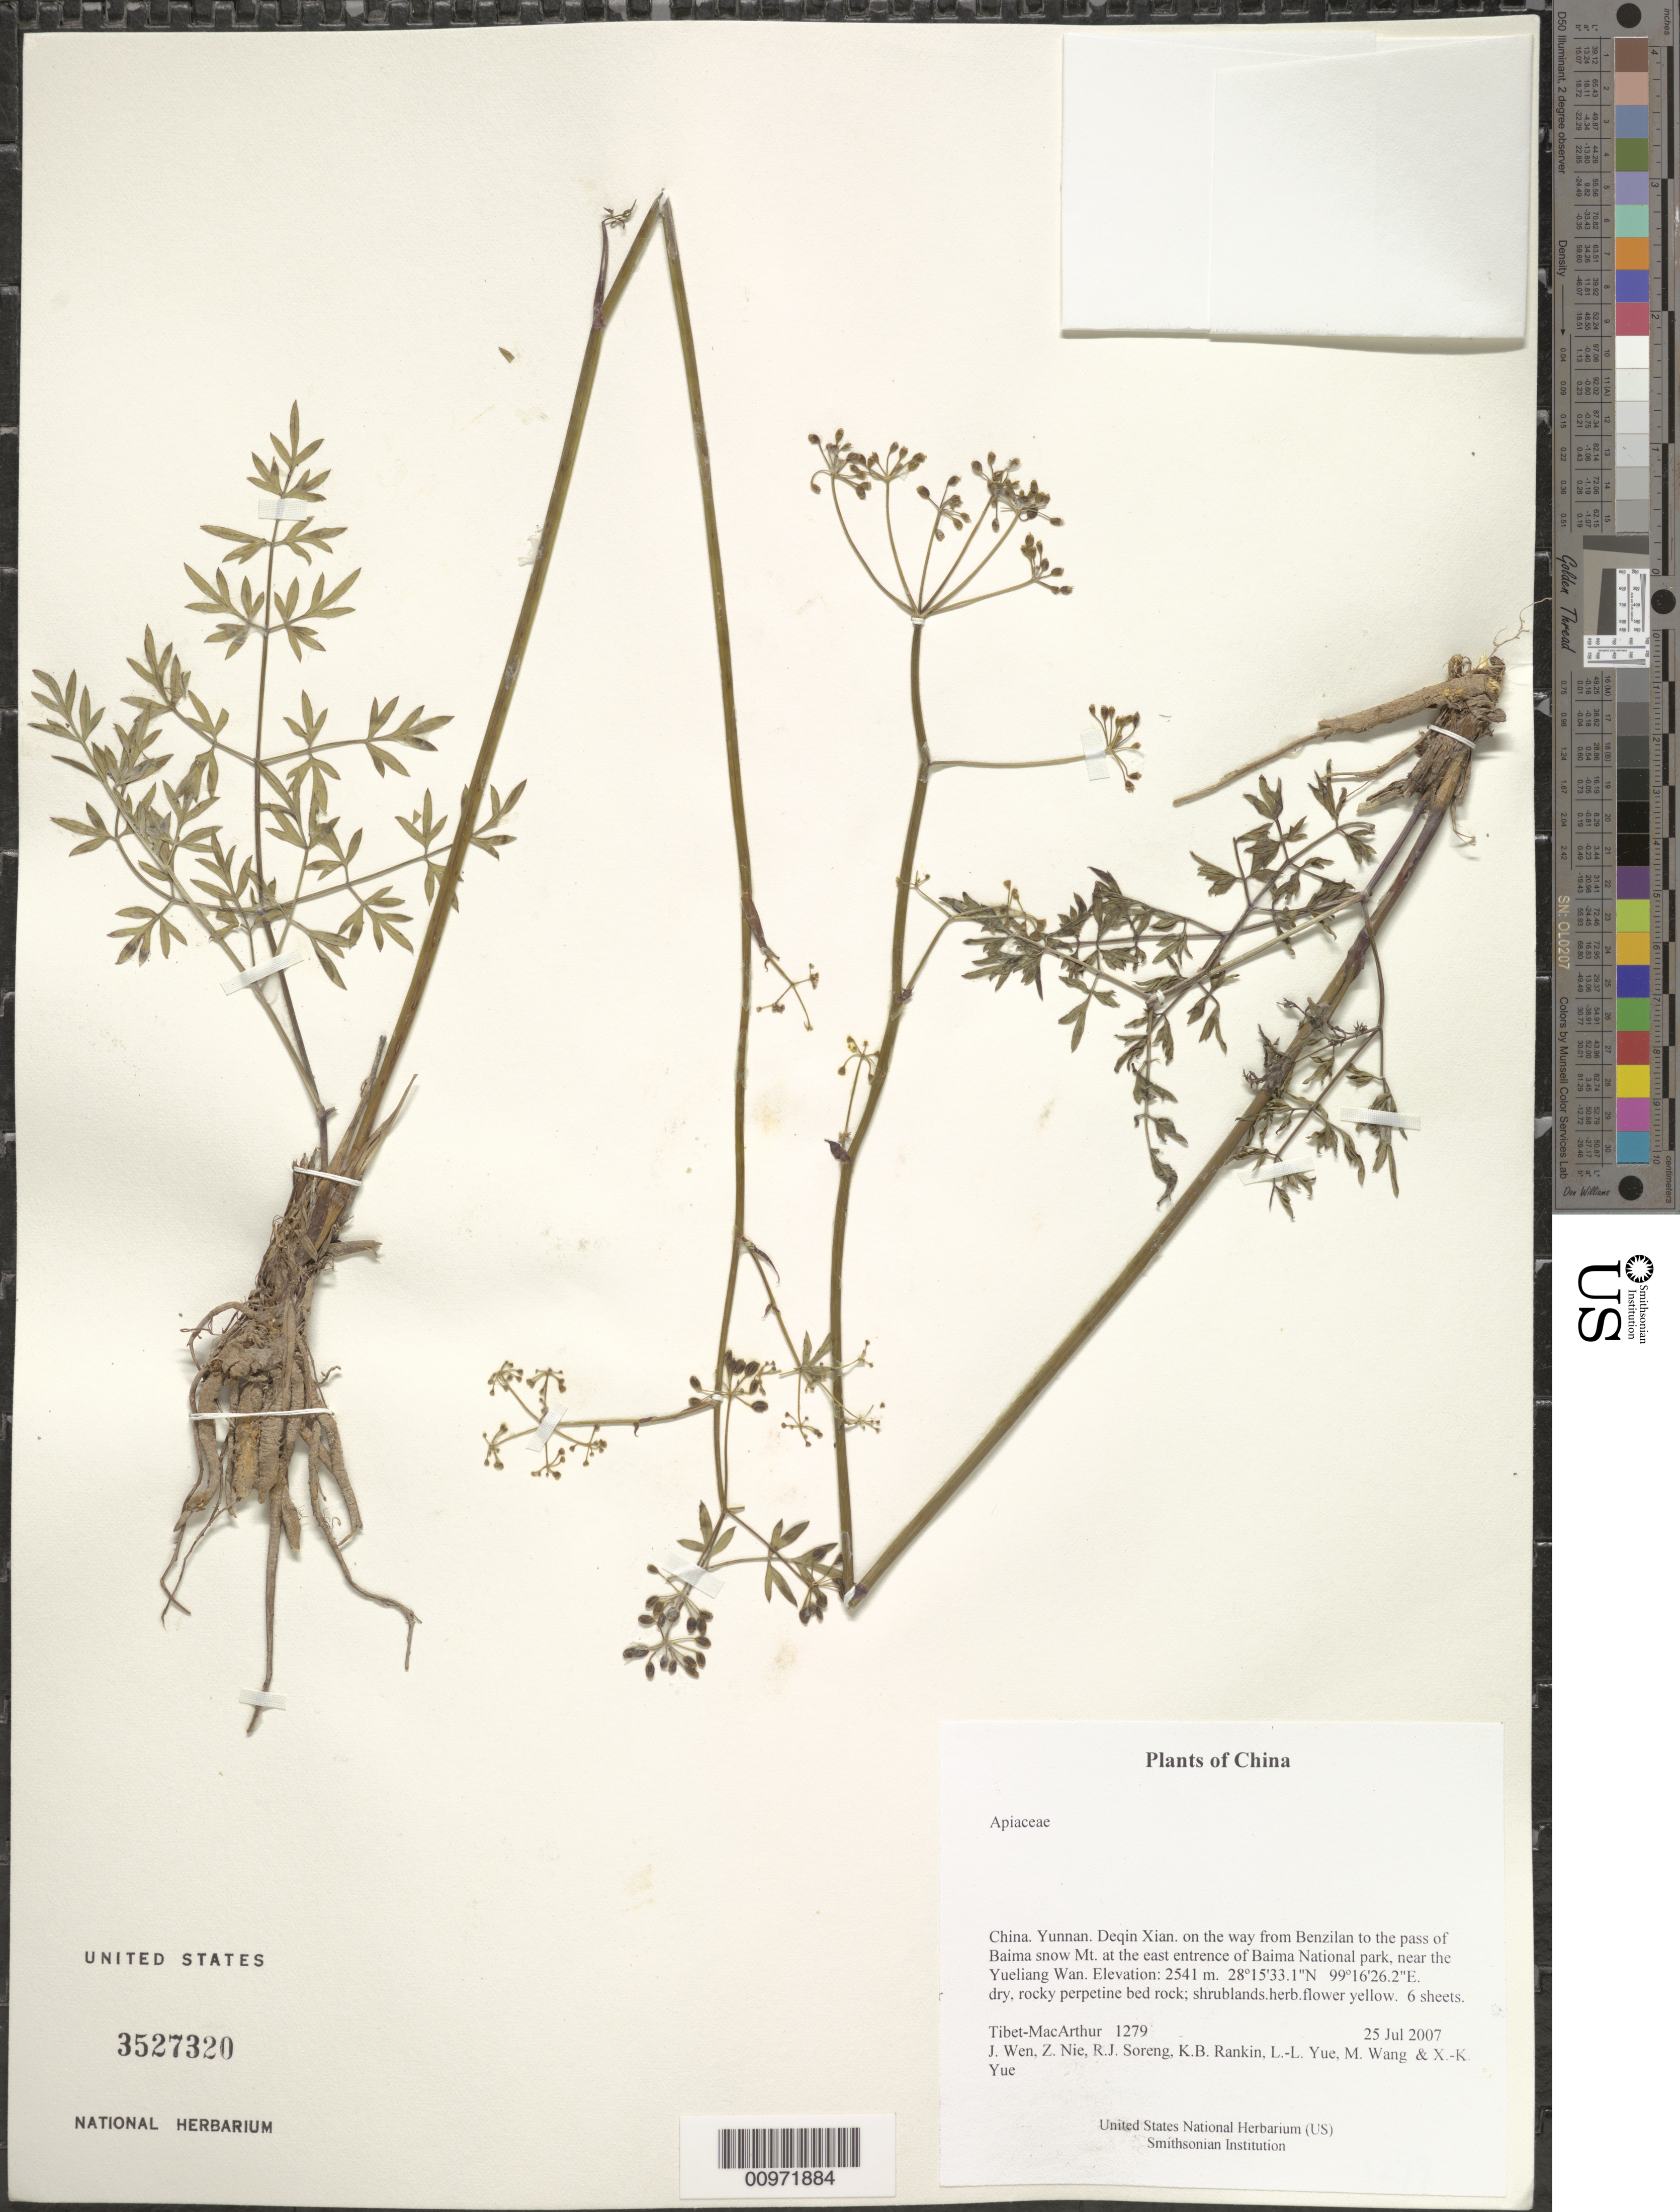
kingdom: Plantae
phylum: Tracheophyta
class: Magnoliopsida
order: Apiales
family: Apiaceae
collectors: Tibet-MacArthur, J. Wen, Z. Nie, R. J. Soreng, K. Rankin, L. Yue, M. Wang & X. Yue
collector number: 1279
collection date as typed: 25 Jul 2007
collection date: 2007-07-25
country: China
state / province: Yunnan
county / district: Deqin Xian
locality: on the way from Benzilan to the pass of Baima snow Mt. at the east entrence of Baima National park, near the Yueliang Wan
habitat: dry, rocky perpetine bed rock; shrublands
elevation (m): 2541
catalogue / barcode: US 3527320